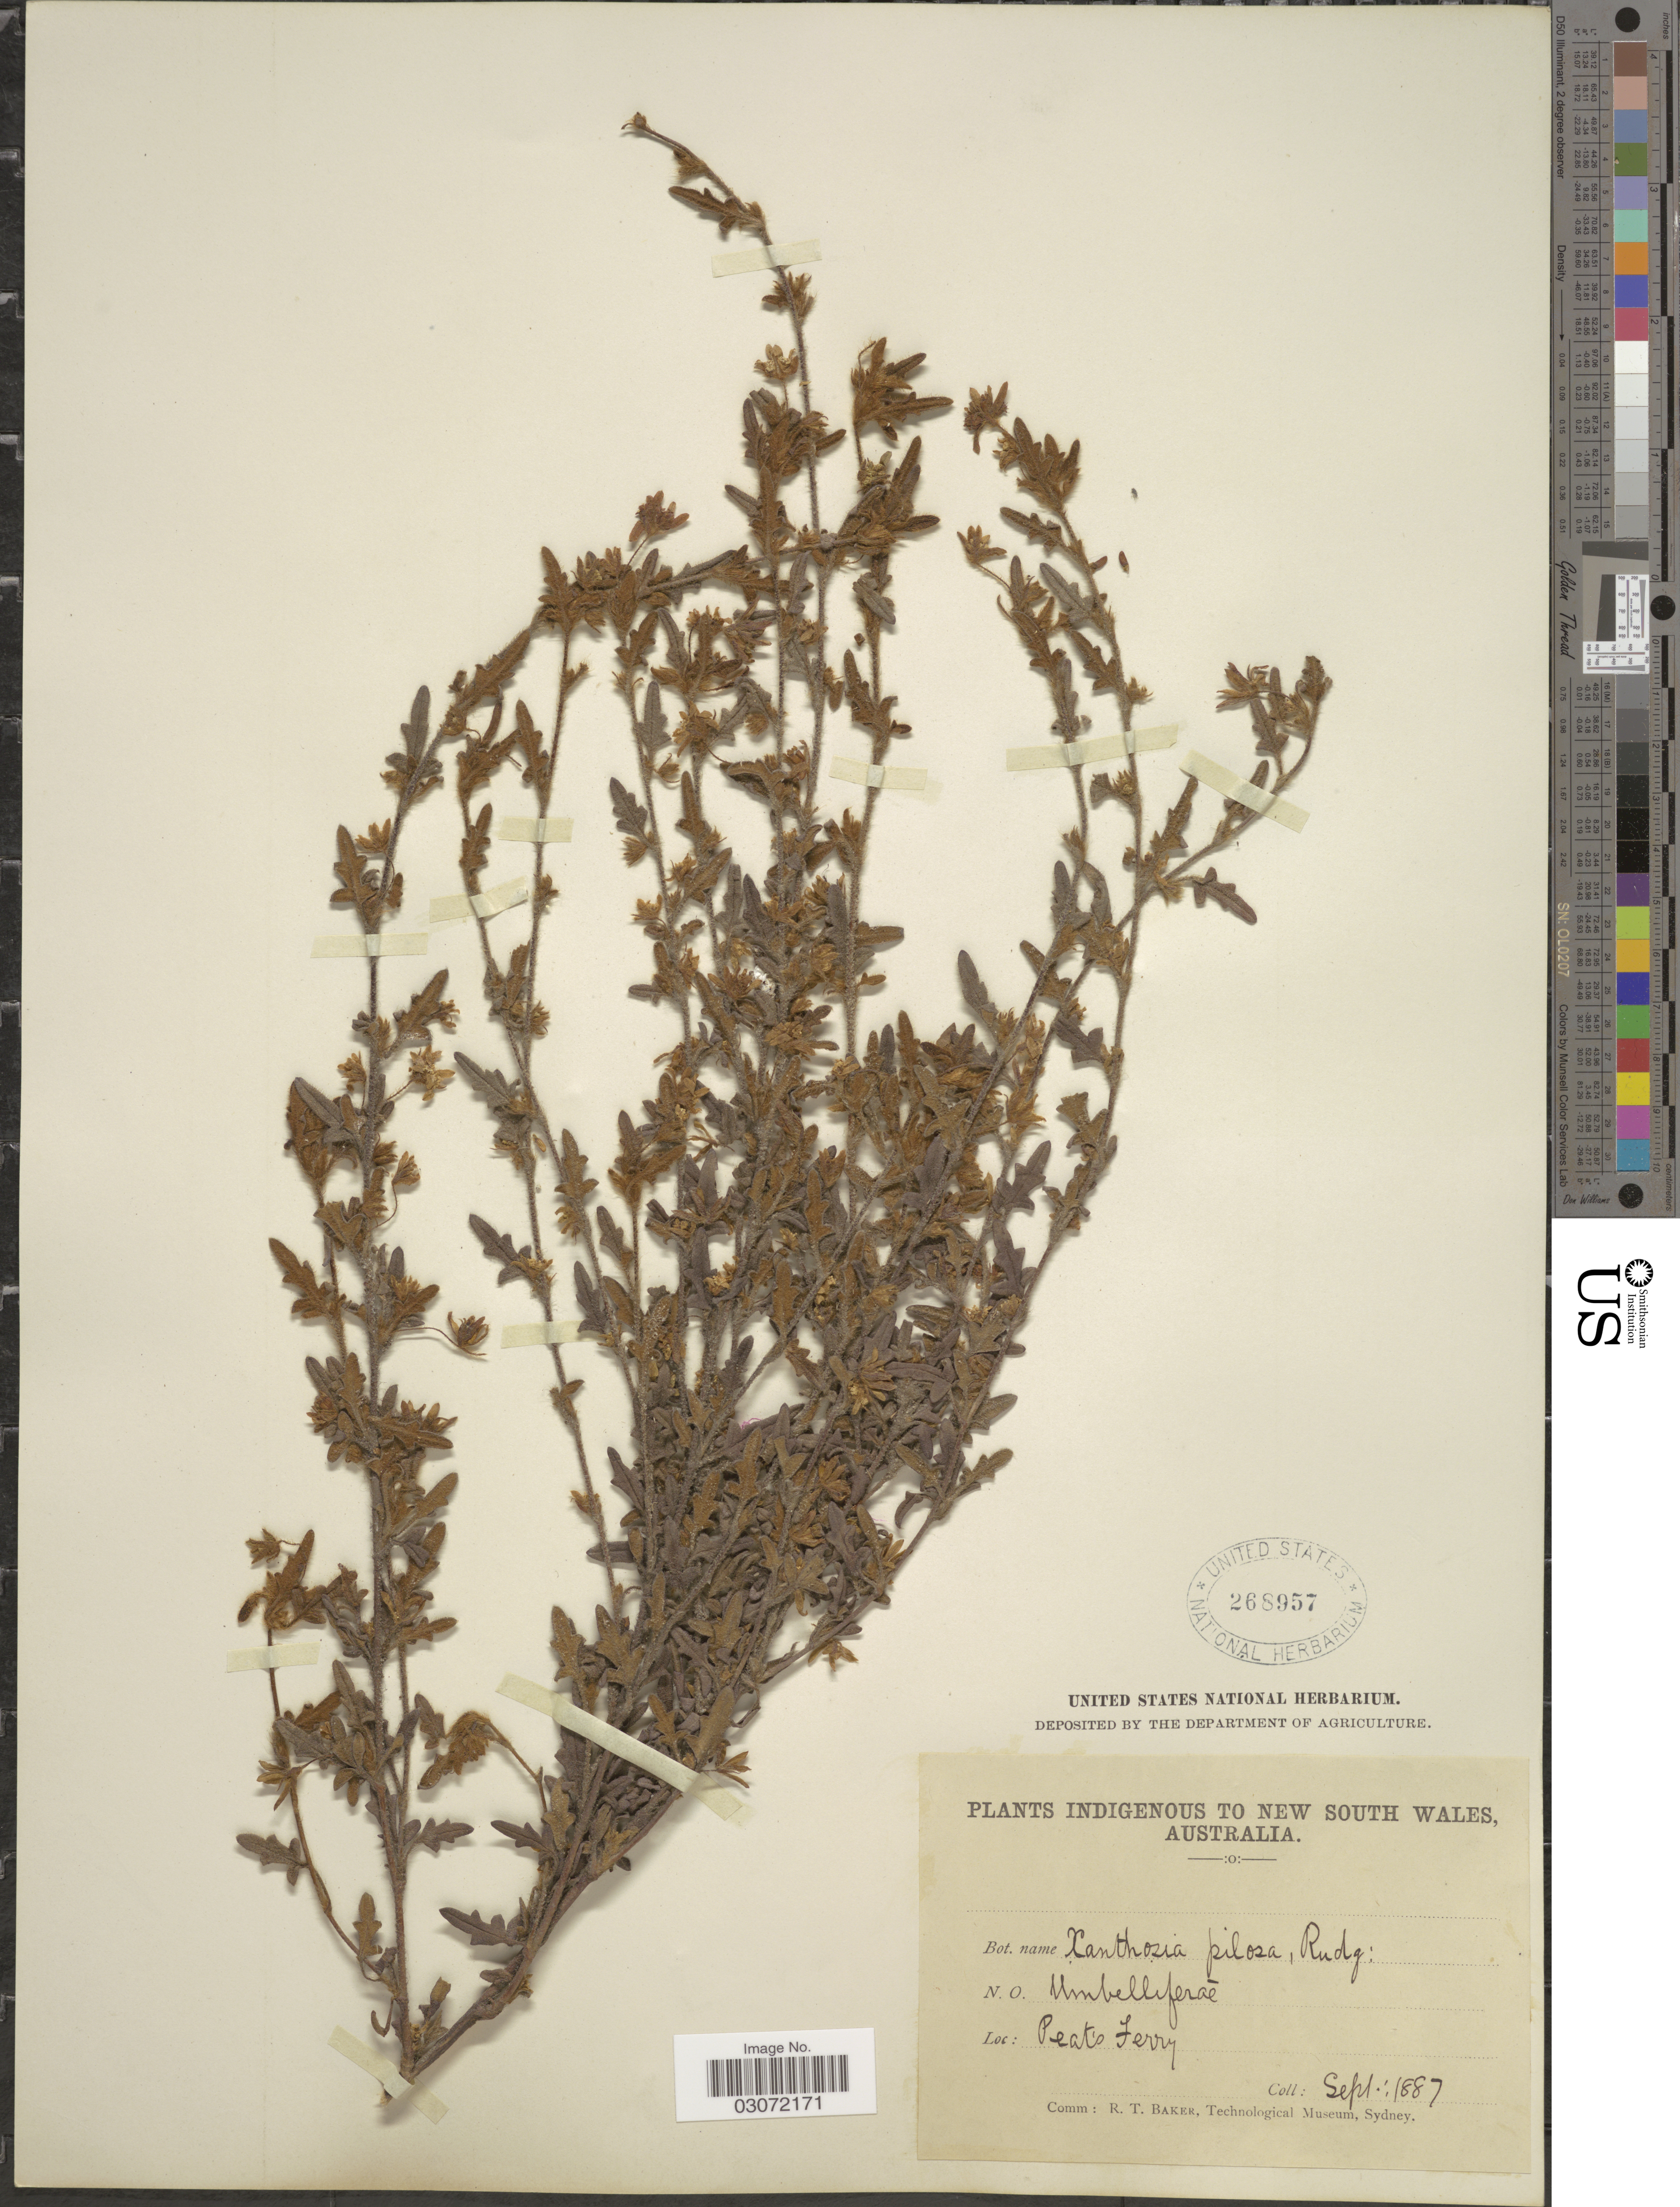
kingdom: Plantae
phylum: Tracheophyta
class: Magnoliopsida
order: Apiales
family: Apiaceae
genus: Xanthosia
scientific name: Xanthosia pilosa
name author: Rudge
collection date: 1887-09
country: Australia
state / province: New South Wales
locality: Peat's Ferry.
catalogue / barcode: US 268957